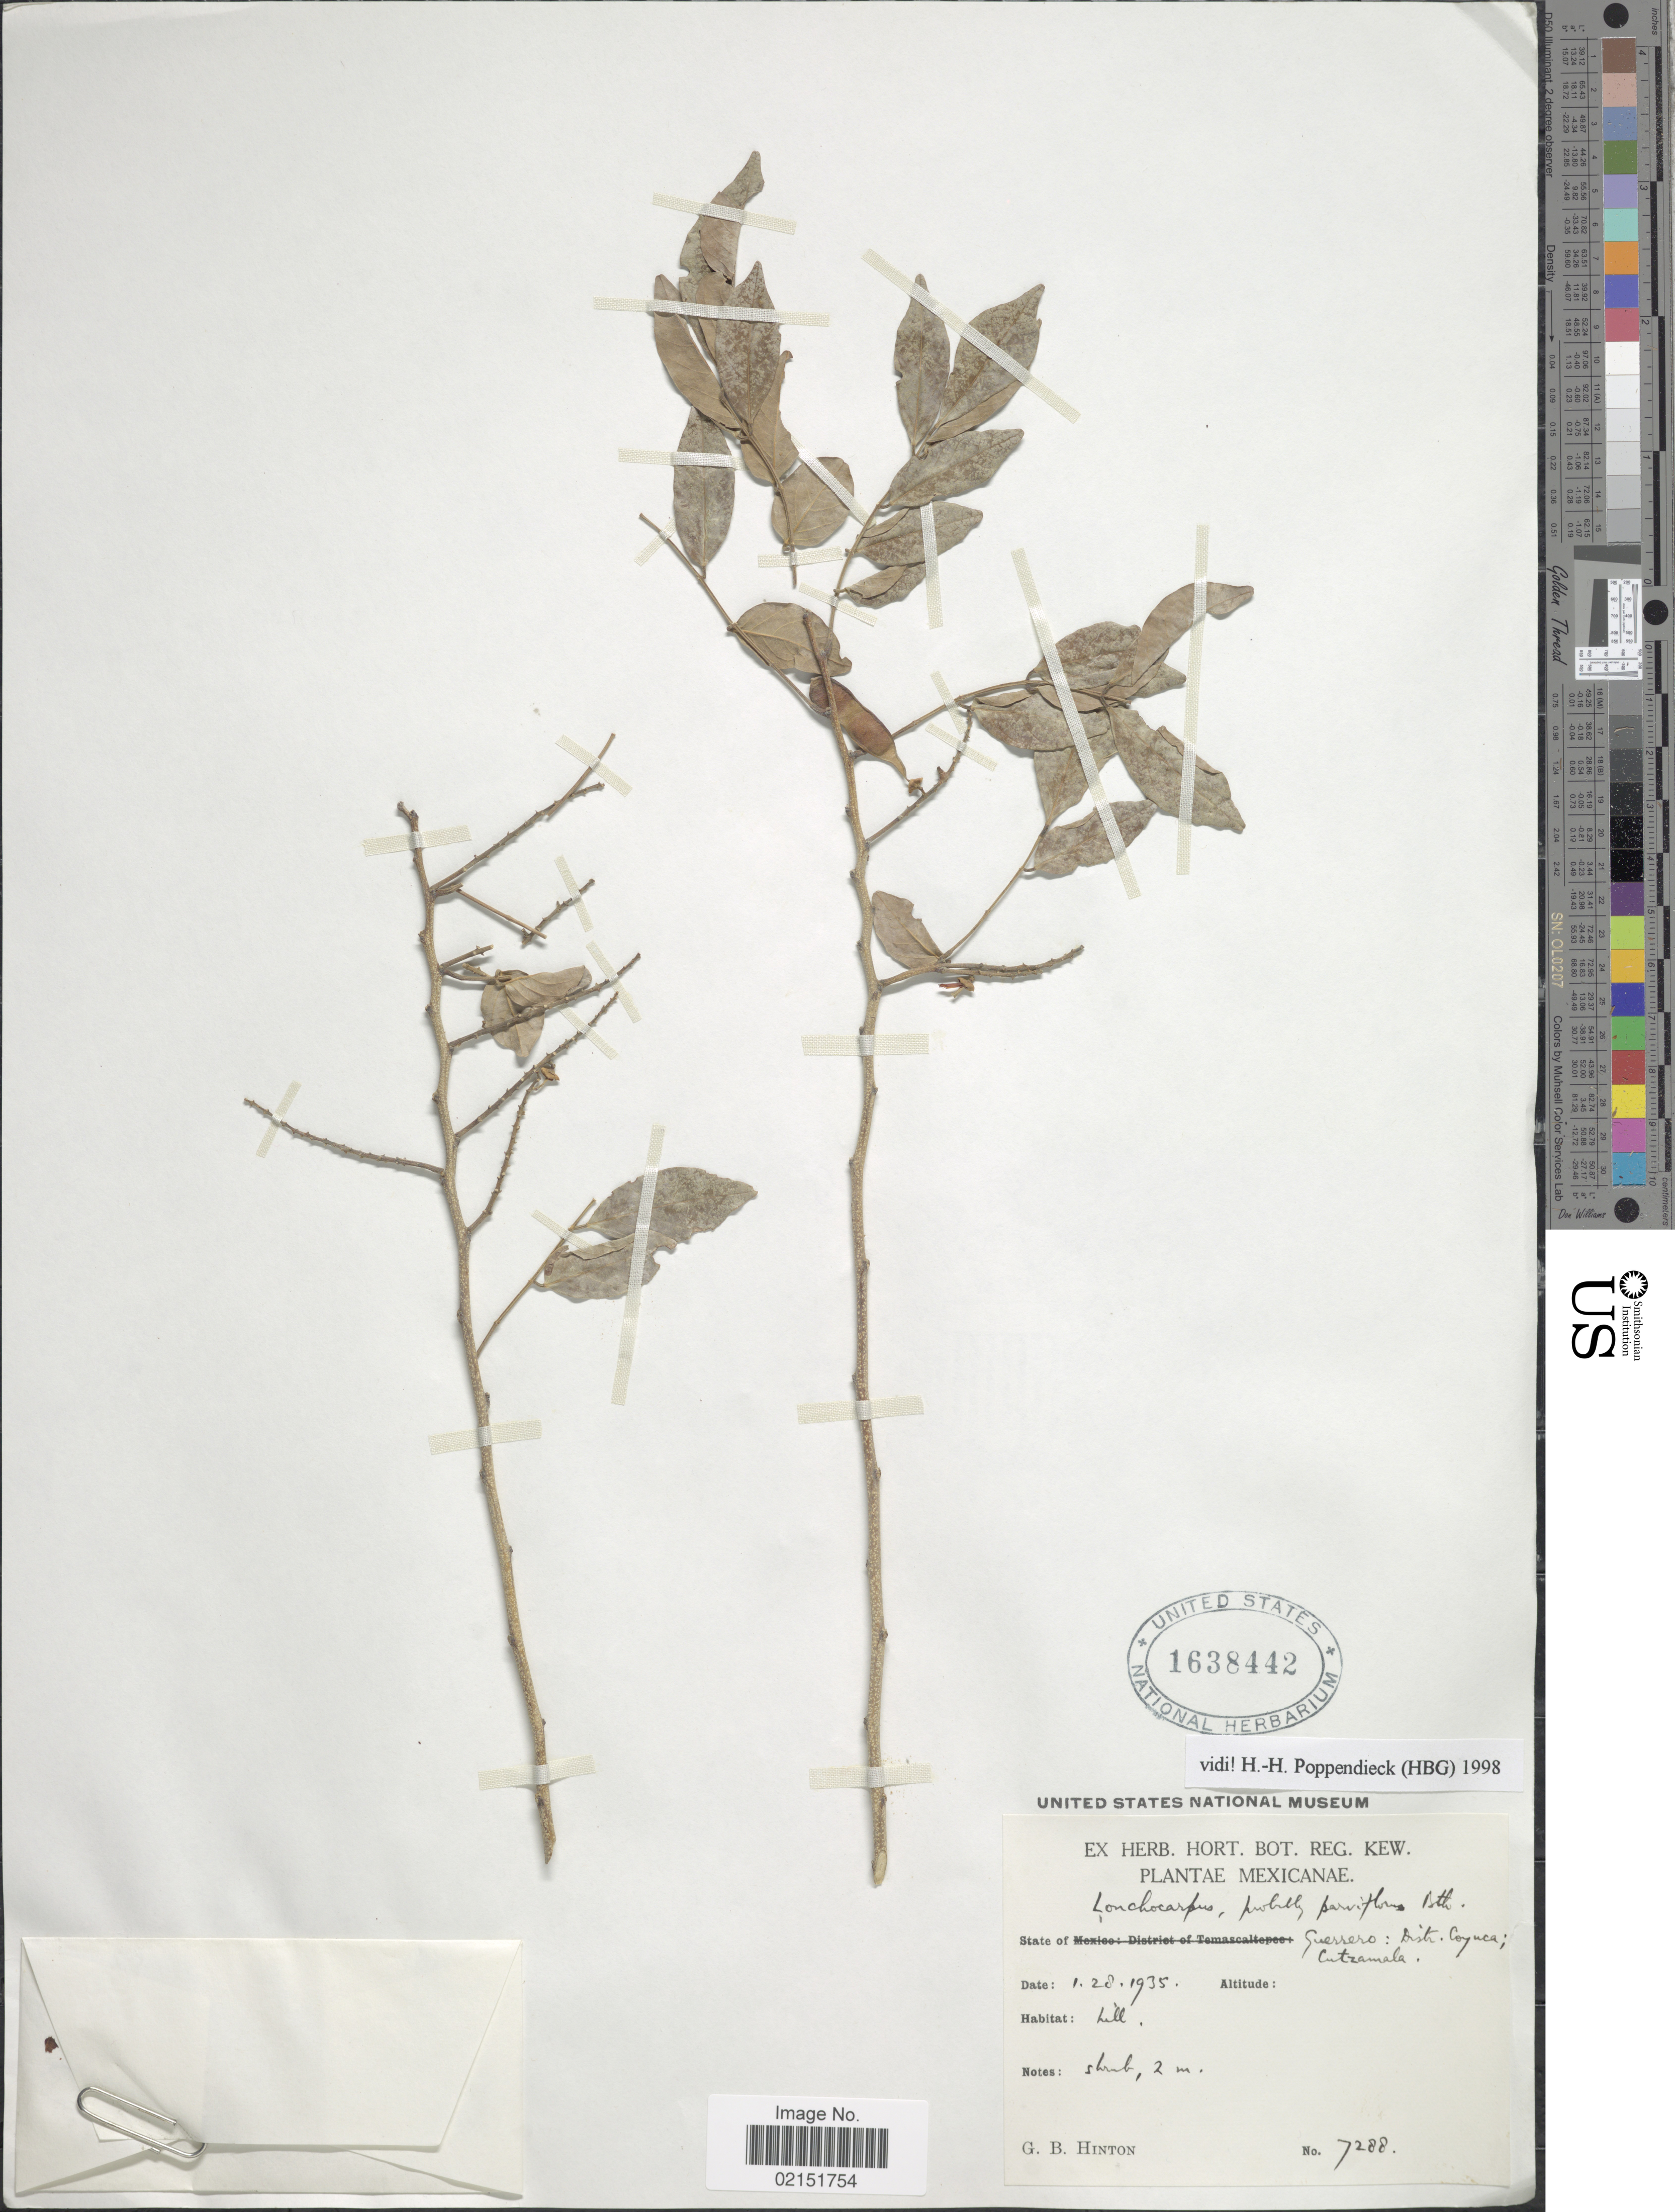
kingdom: Plantae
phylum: Tracheophyta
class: Magnoliopsida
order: Fabales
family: Fabaceae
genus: Lonchocarpus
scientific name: Lonchocarpus parviflorus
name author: Benth.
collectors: G. B. Hinton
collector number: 7288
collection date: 1935-01-28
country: Mexico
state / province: Guerrero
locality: Distr. Coyuca, Cutzmala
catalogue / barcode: US 1638442